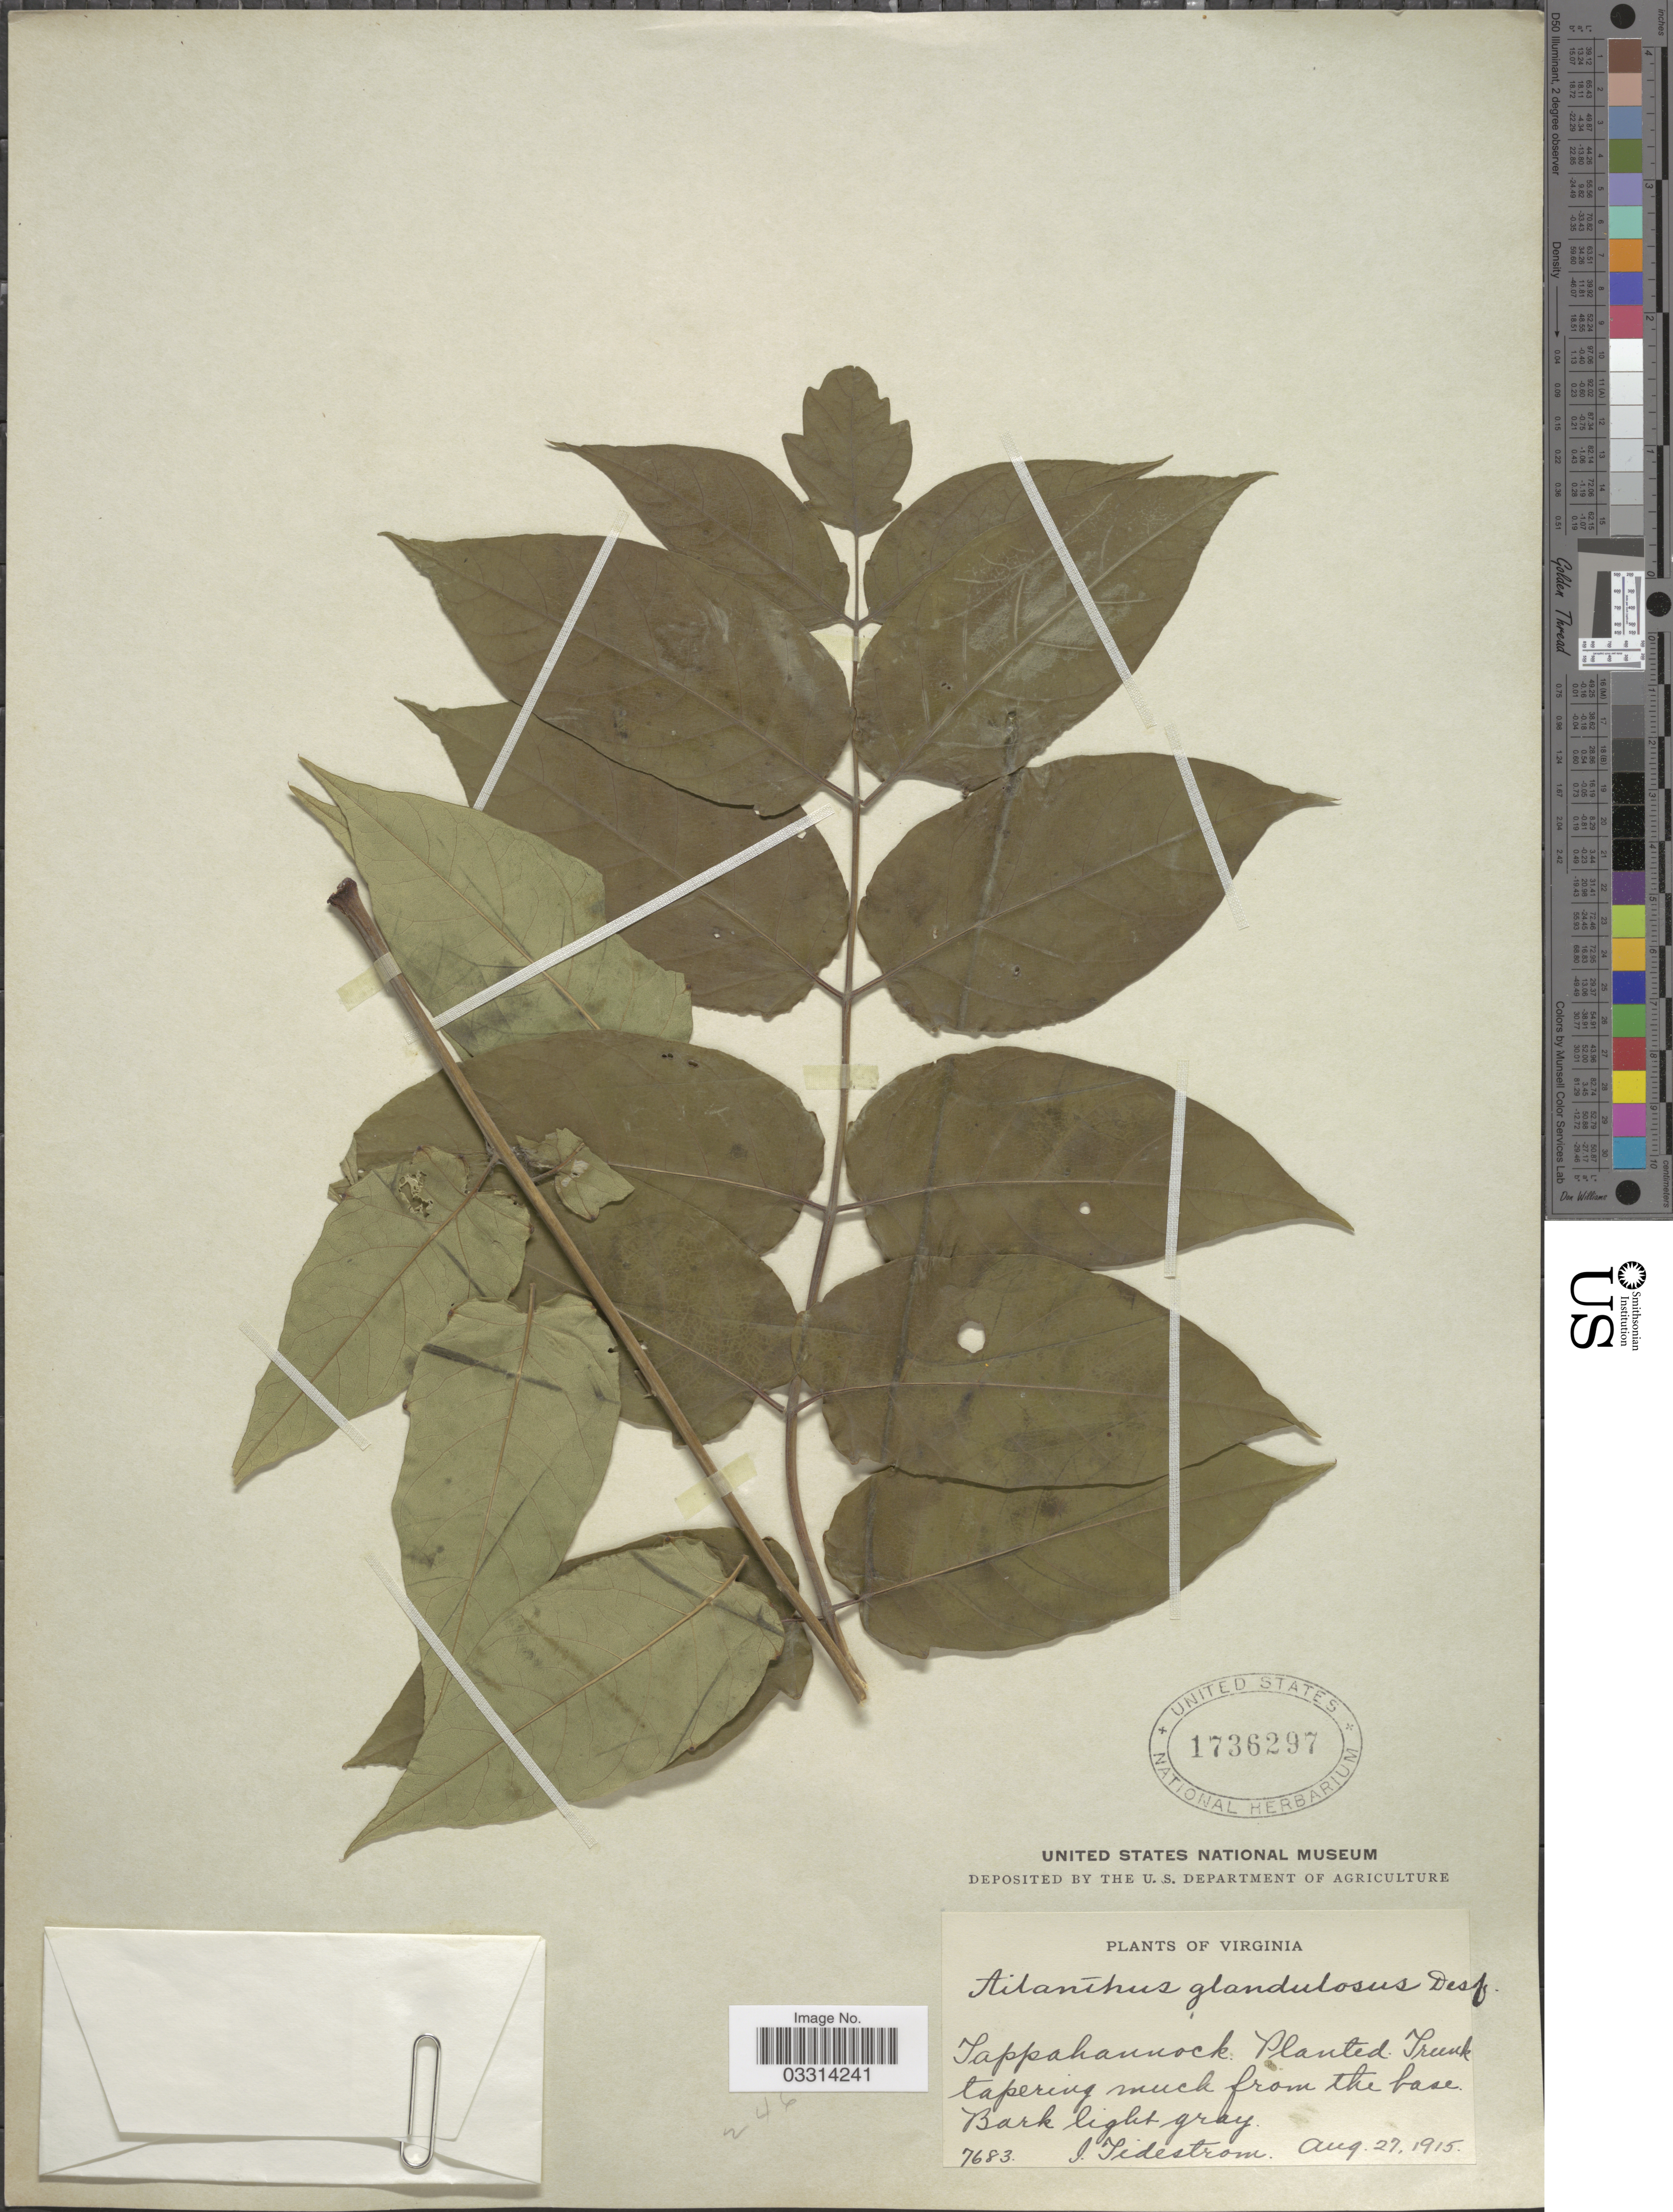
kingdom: Plantae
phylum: Tracheophyta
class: Magnoliopsida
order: Sapindales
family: Simaroubaceae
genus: Ailanthus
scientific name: Ailanthus glandulosa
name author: Desf.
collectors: I. F. Tidestrom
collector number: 7683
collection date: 1915-08-27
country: United States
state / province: Virginia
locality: Tappahannock. Trunk tapering much from the base.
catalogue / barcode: US 1736297